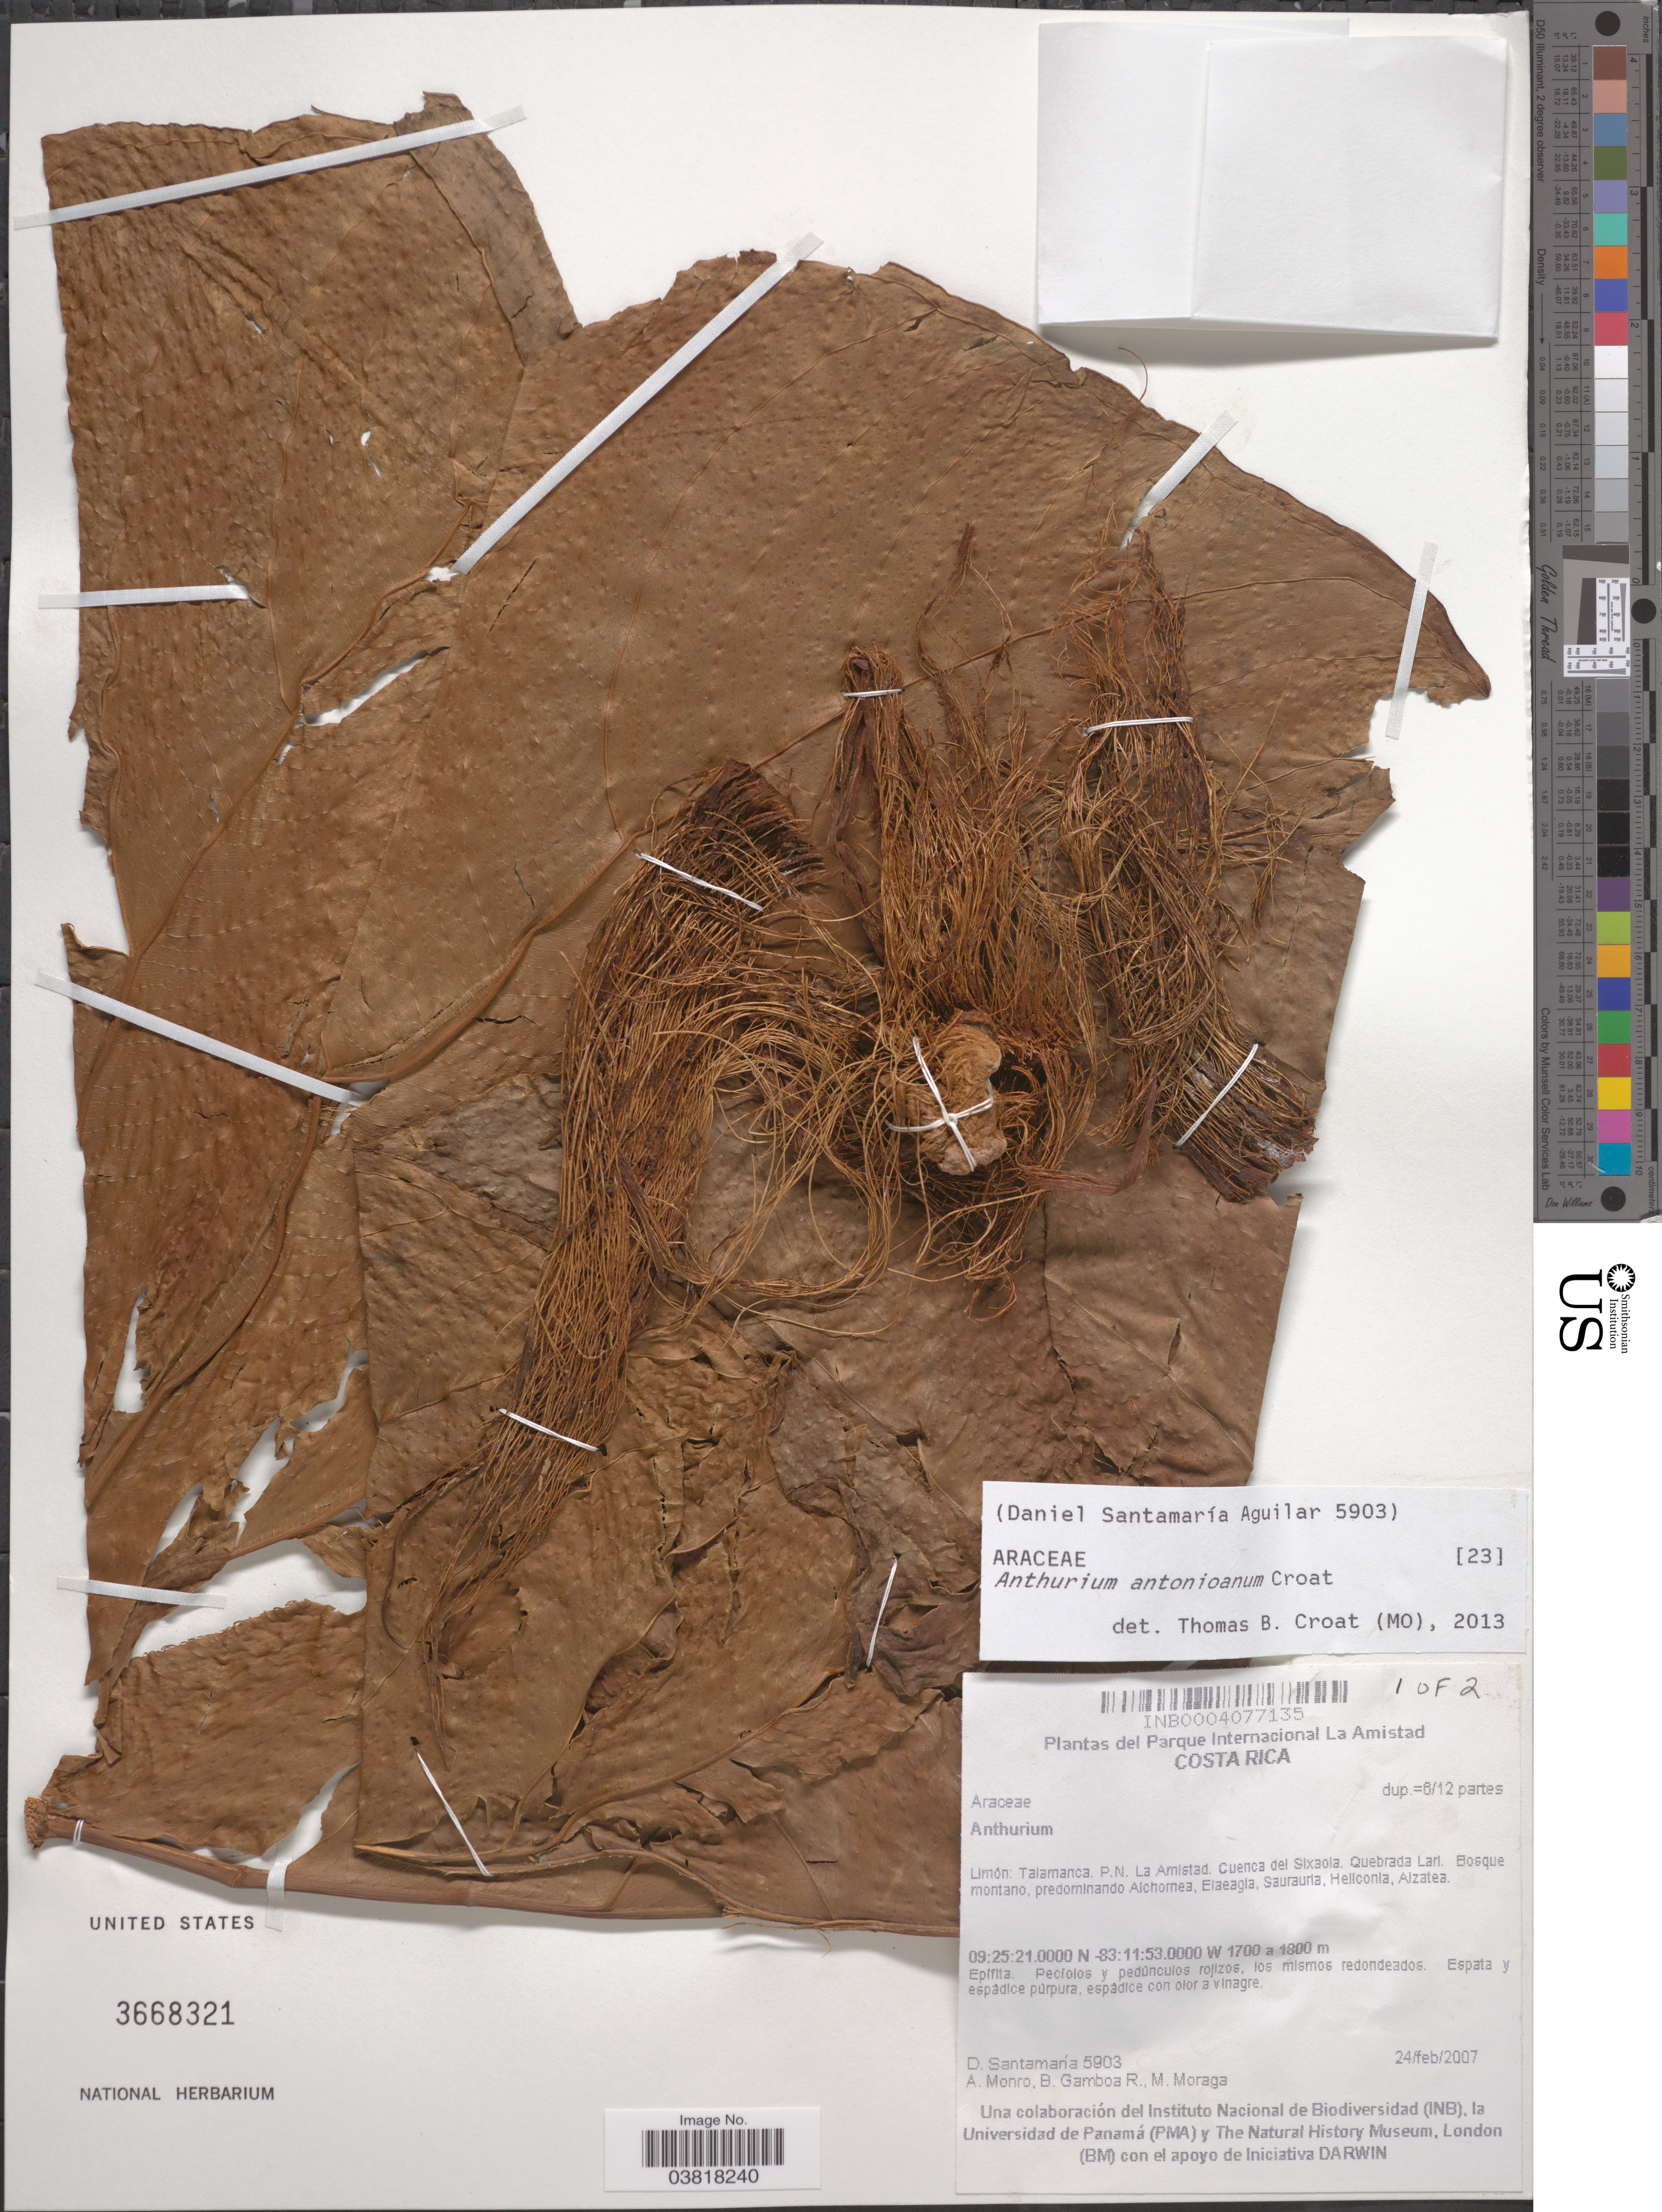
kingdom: Plantae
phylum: Tracheophyta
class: Liliopsida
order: Alismatales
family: Araceae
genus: Anthurium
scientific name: Anthurium antonioanum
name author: Croat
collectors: D. Santamaria, A. Monro, B. Gamboa R. & M. Moraga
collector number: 5903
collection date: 2007-02-24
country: Costa Rica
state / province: Limón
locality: Parque Internacional La Amistad. Talamanca. P.N. La Amistad. Cuenca del Sixaola. Quebrada Lari.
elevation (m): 1700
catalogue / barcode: US 3668321